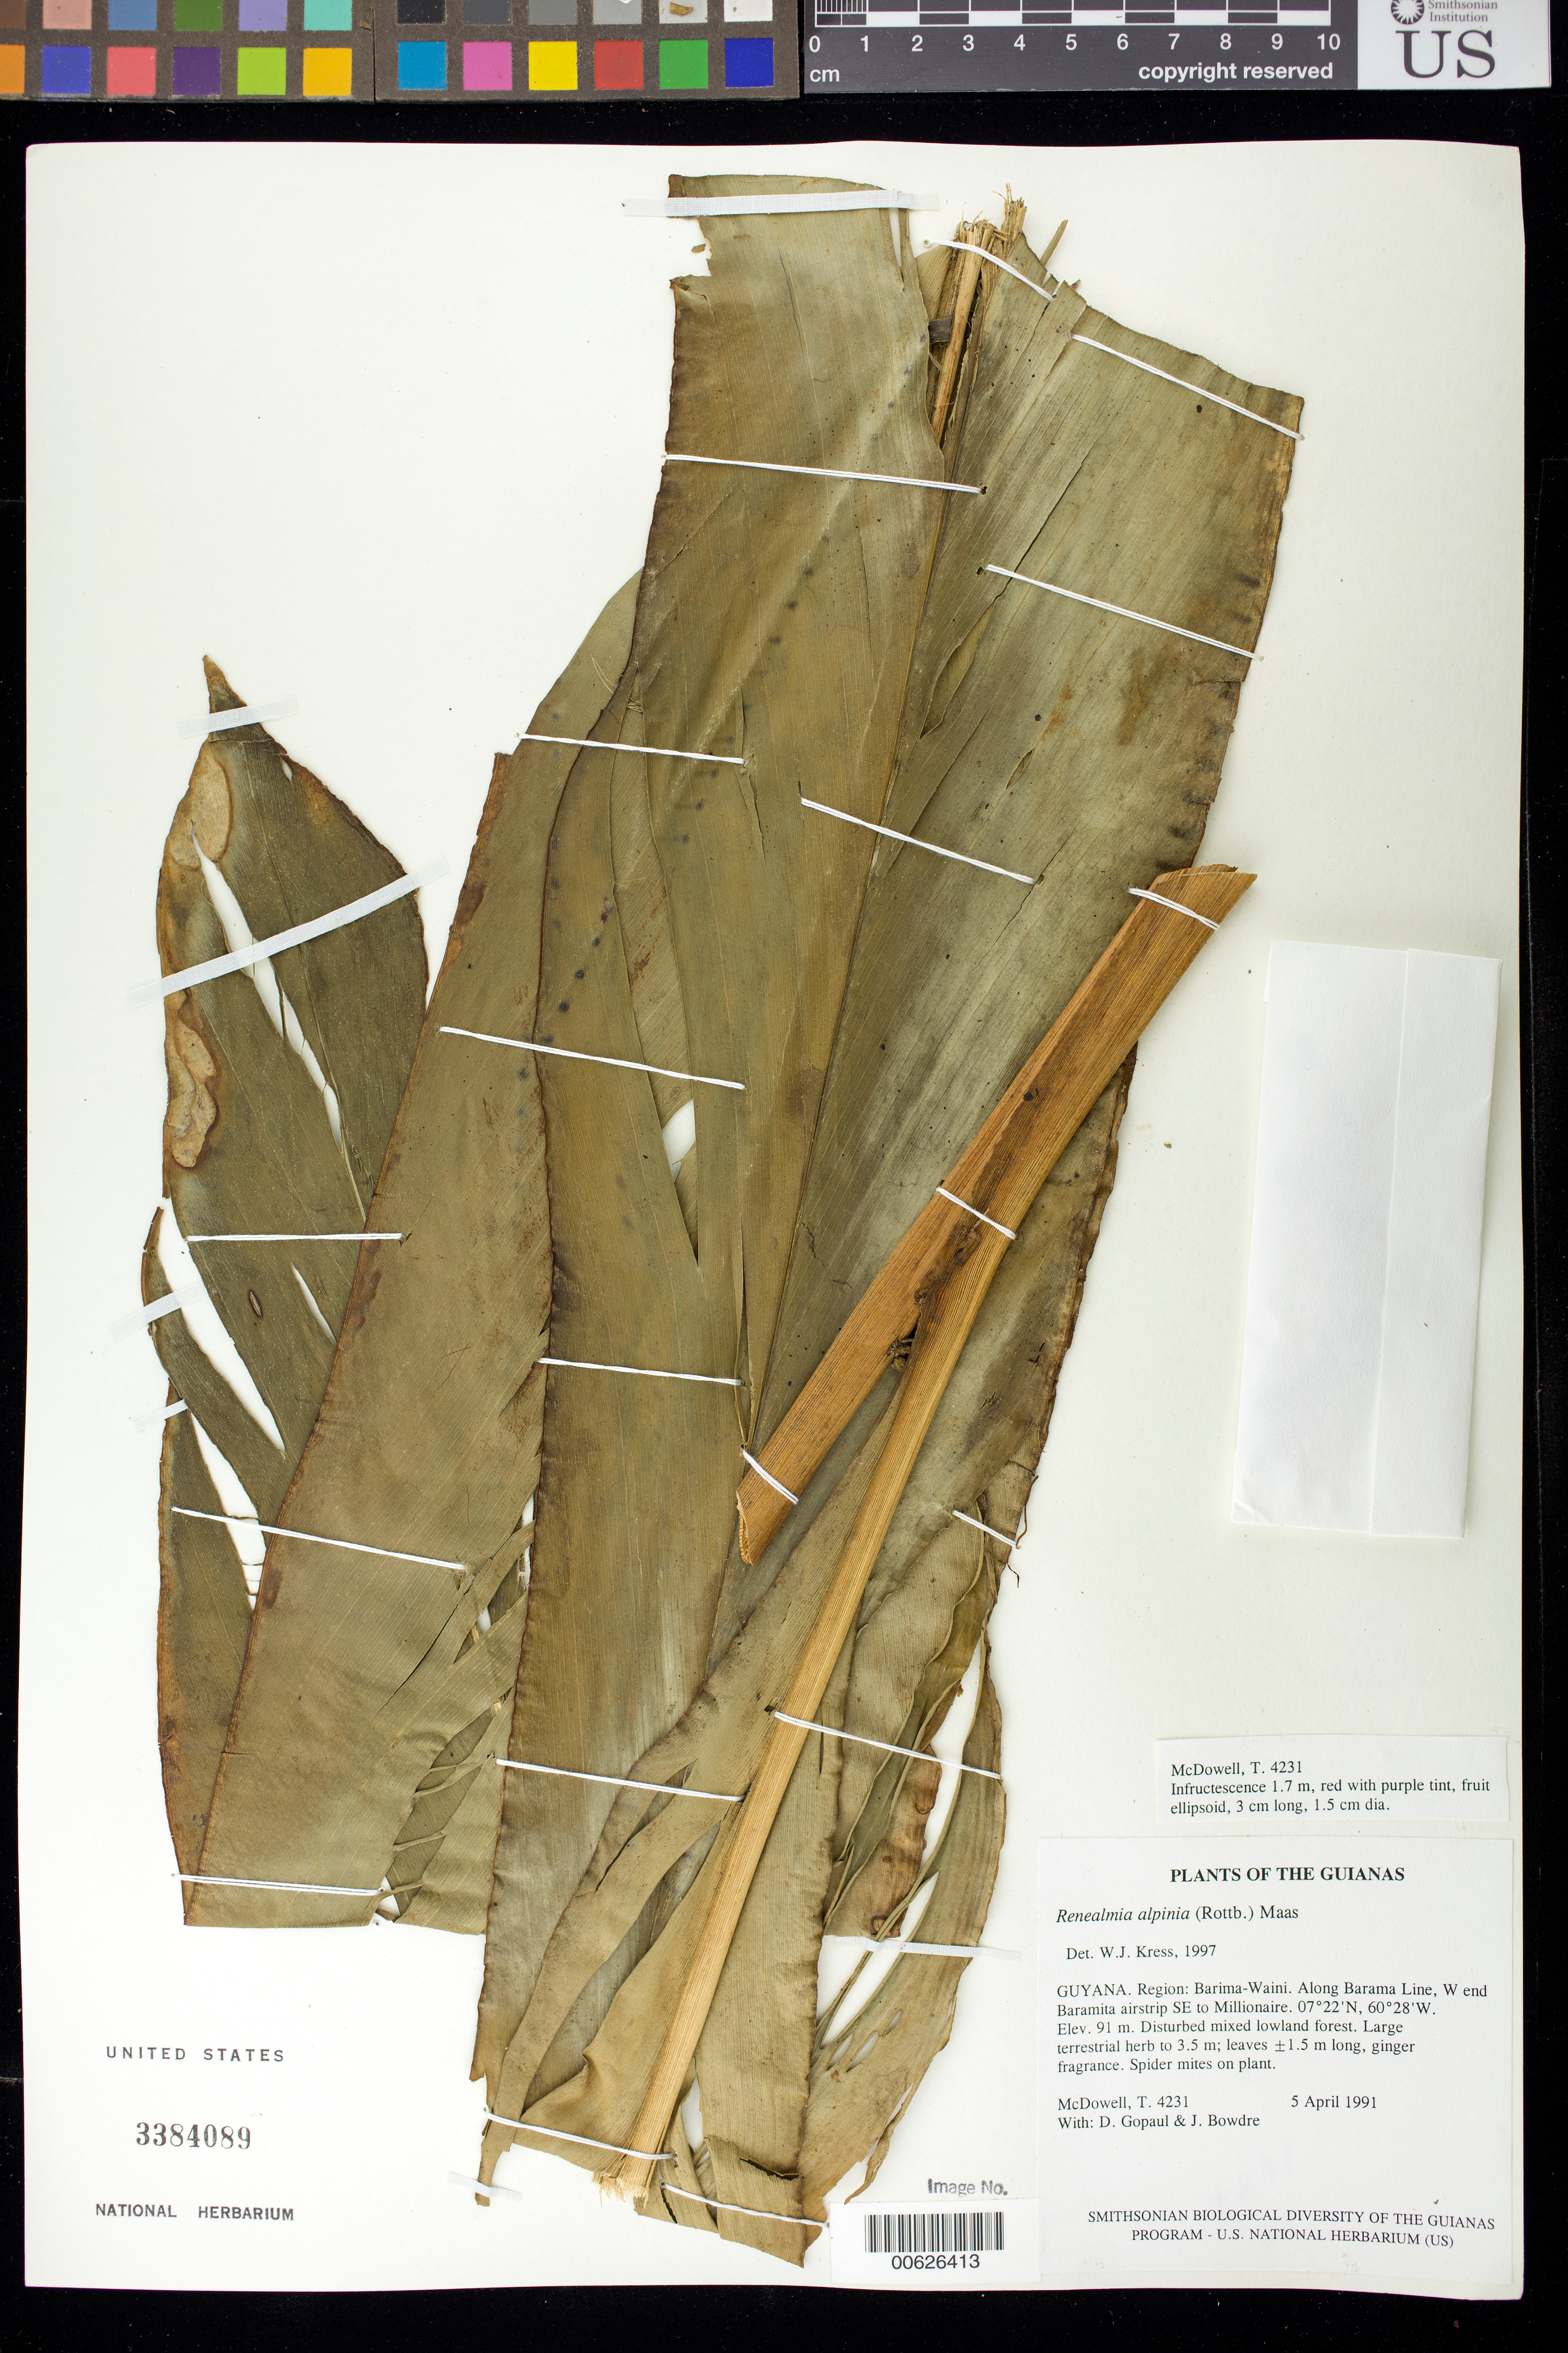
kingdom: Plantae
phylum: Tracheophyta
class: Liliopsida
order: Zingiberales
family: Zingiberaceae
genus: Renealmia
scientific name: Renealmia alpinia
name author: (Rottb.) Maas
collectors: T. McDowell, D. Gopaul & J. Bowdre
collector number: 4231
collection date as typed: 5 April 1991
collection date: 1991-04-05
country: Guyana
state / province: Barima-Waini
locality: Along Barama Line, W end Baramita airstrip SE to Millionaire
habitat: Disturbed mixed lowland forest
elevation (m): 91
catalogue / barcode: US 3384089